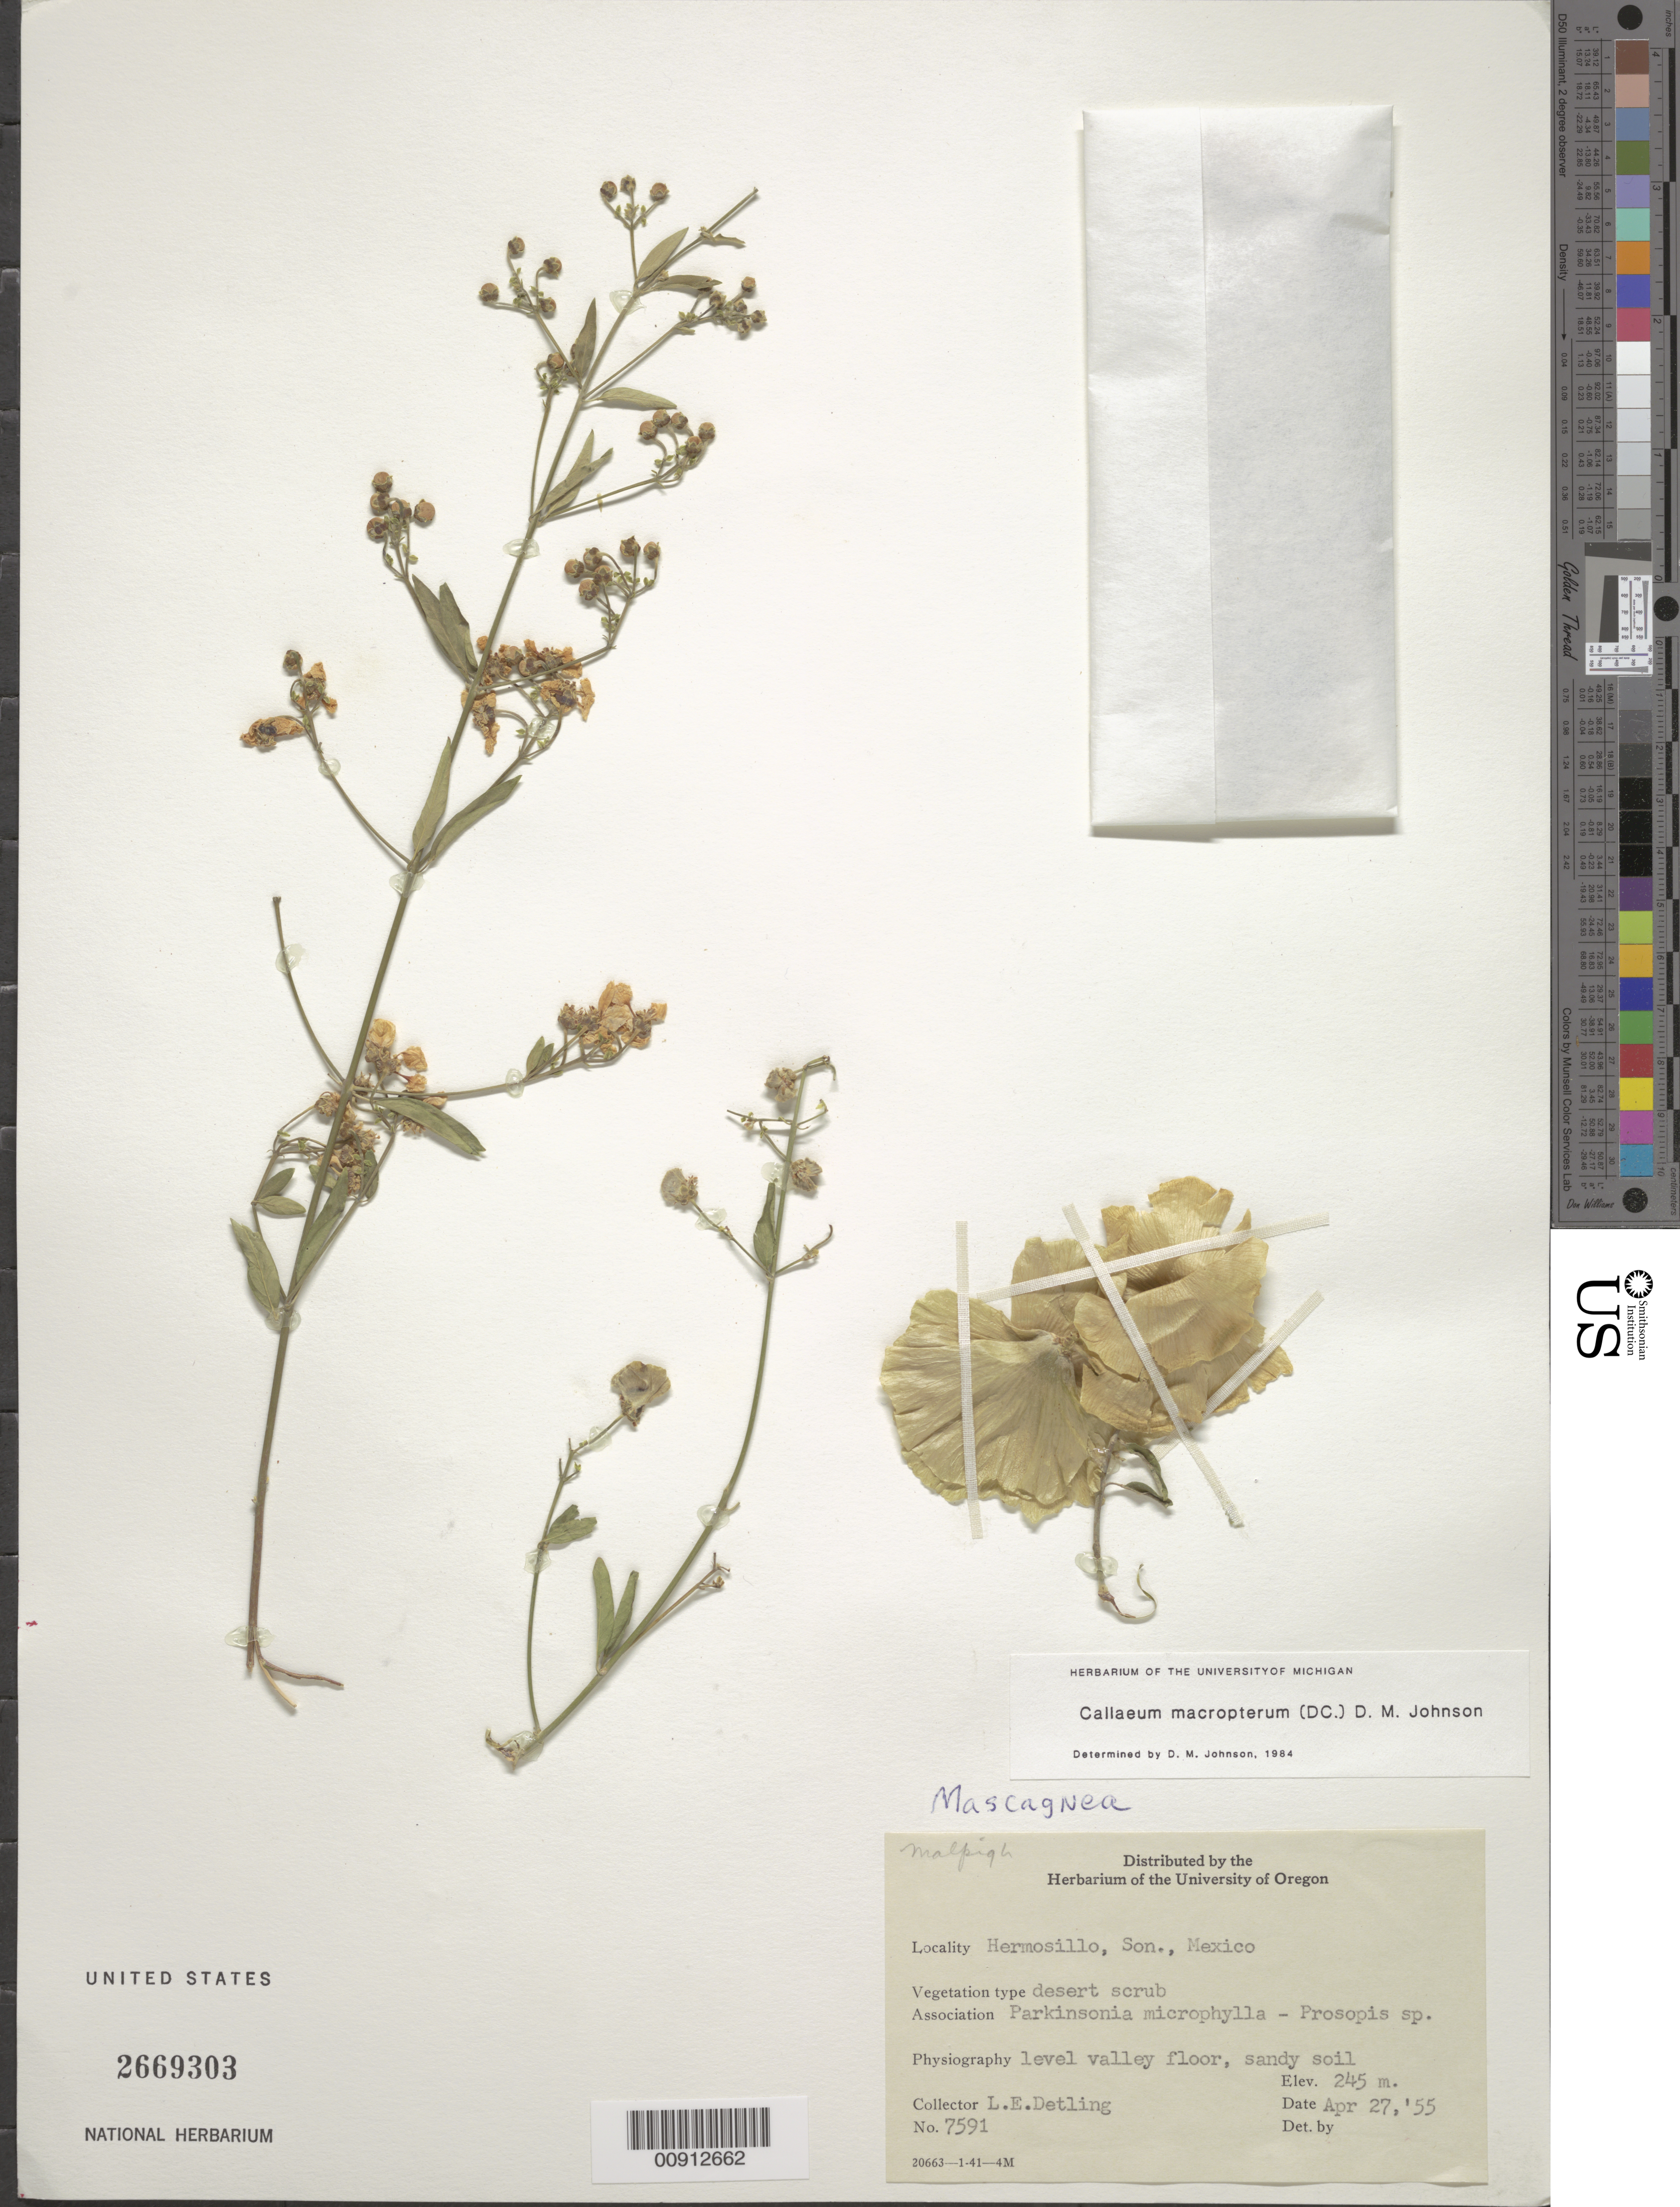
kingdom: Plantae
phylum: Tracheophyta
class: Magnoliopsida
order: Malpighiales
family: Malpighiaceae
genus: Callaeum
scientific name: Callaeum macropterum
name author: (Moc. & Sessé ex DC.) D.M. Johnson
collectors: L. E. Detling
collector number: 7591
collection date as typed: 27 Apr 1955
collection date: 1955-04-27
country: Mexico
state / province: Sonora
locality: Hermosillo, Sonora.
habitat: Desert scrub. Asscociation Parkinsonia microphylla - Prosopis sp. Level valley floor, sandy soil.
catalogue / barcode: US 2669303